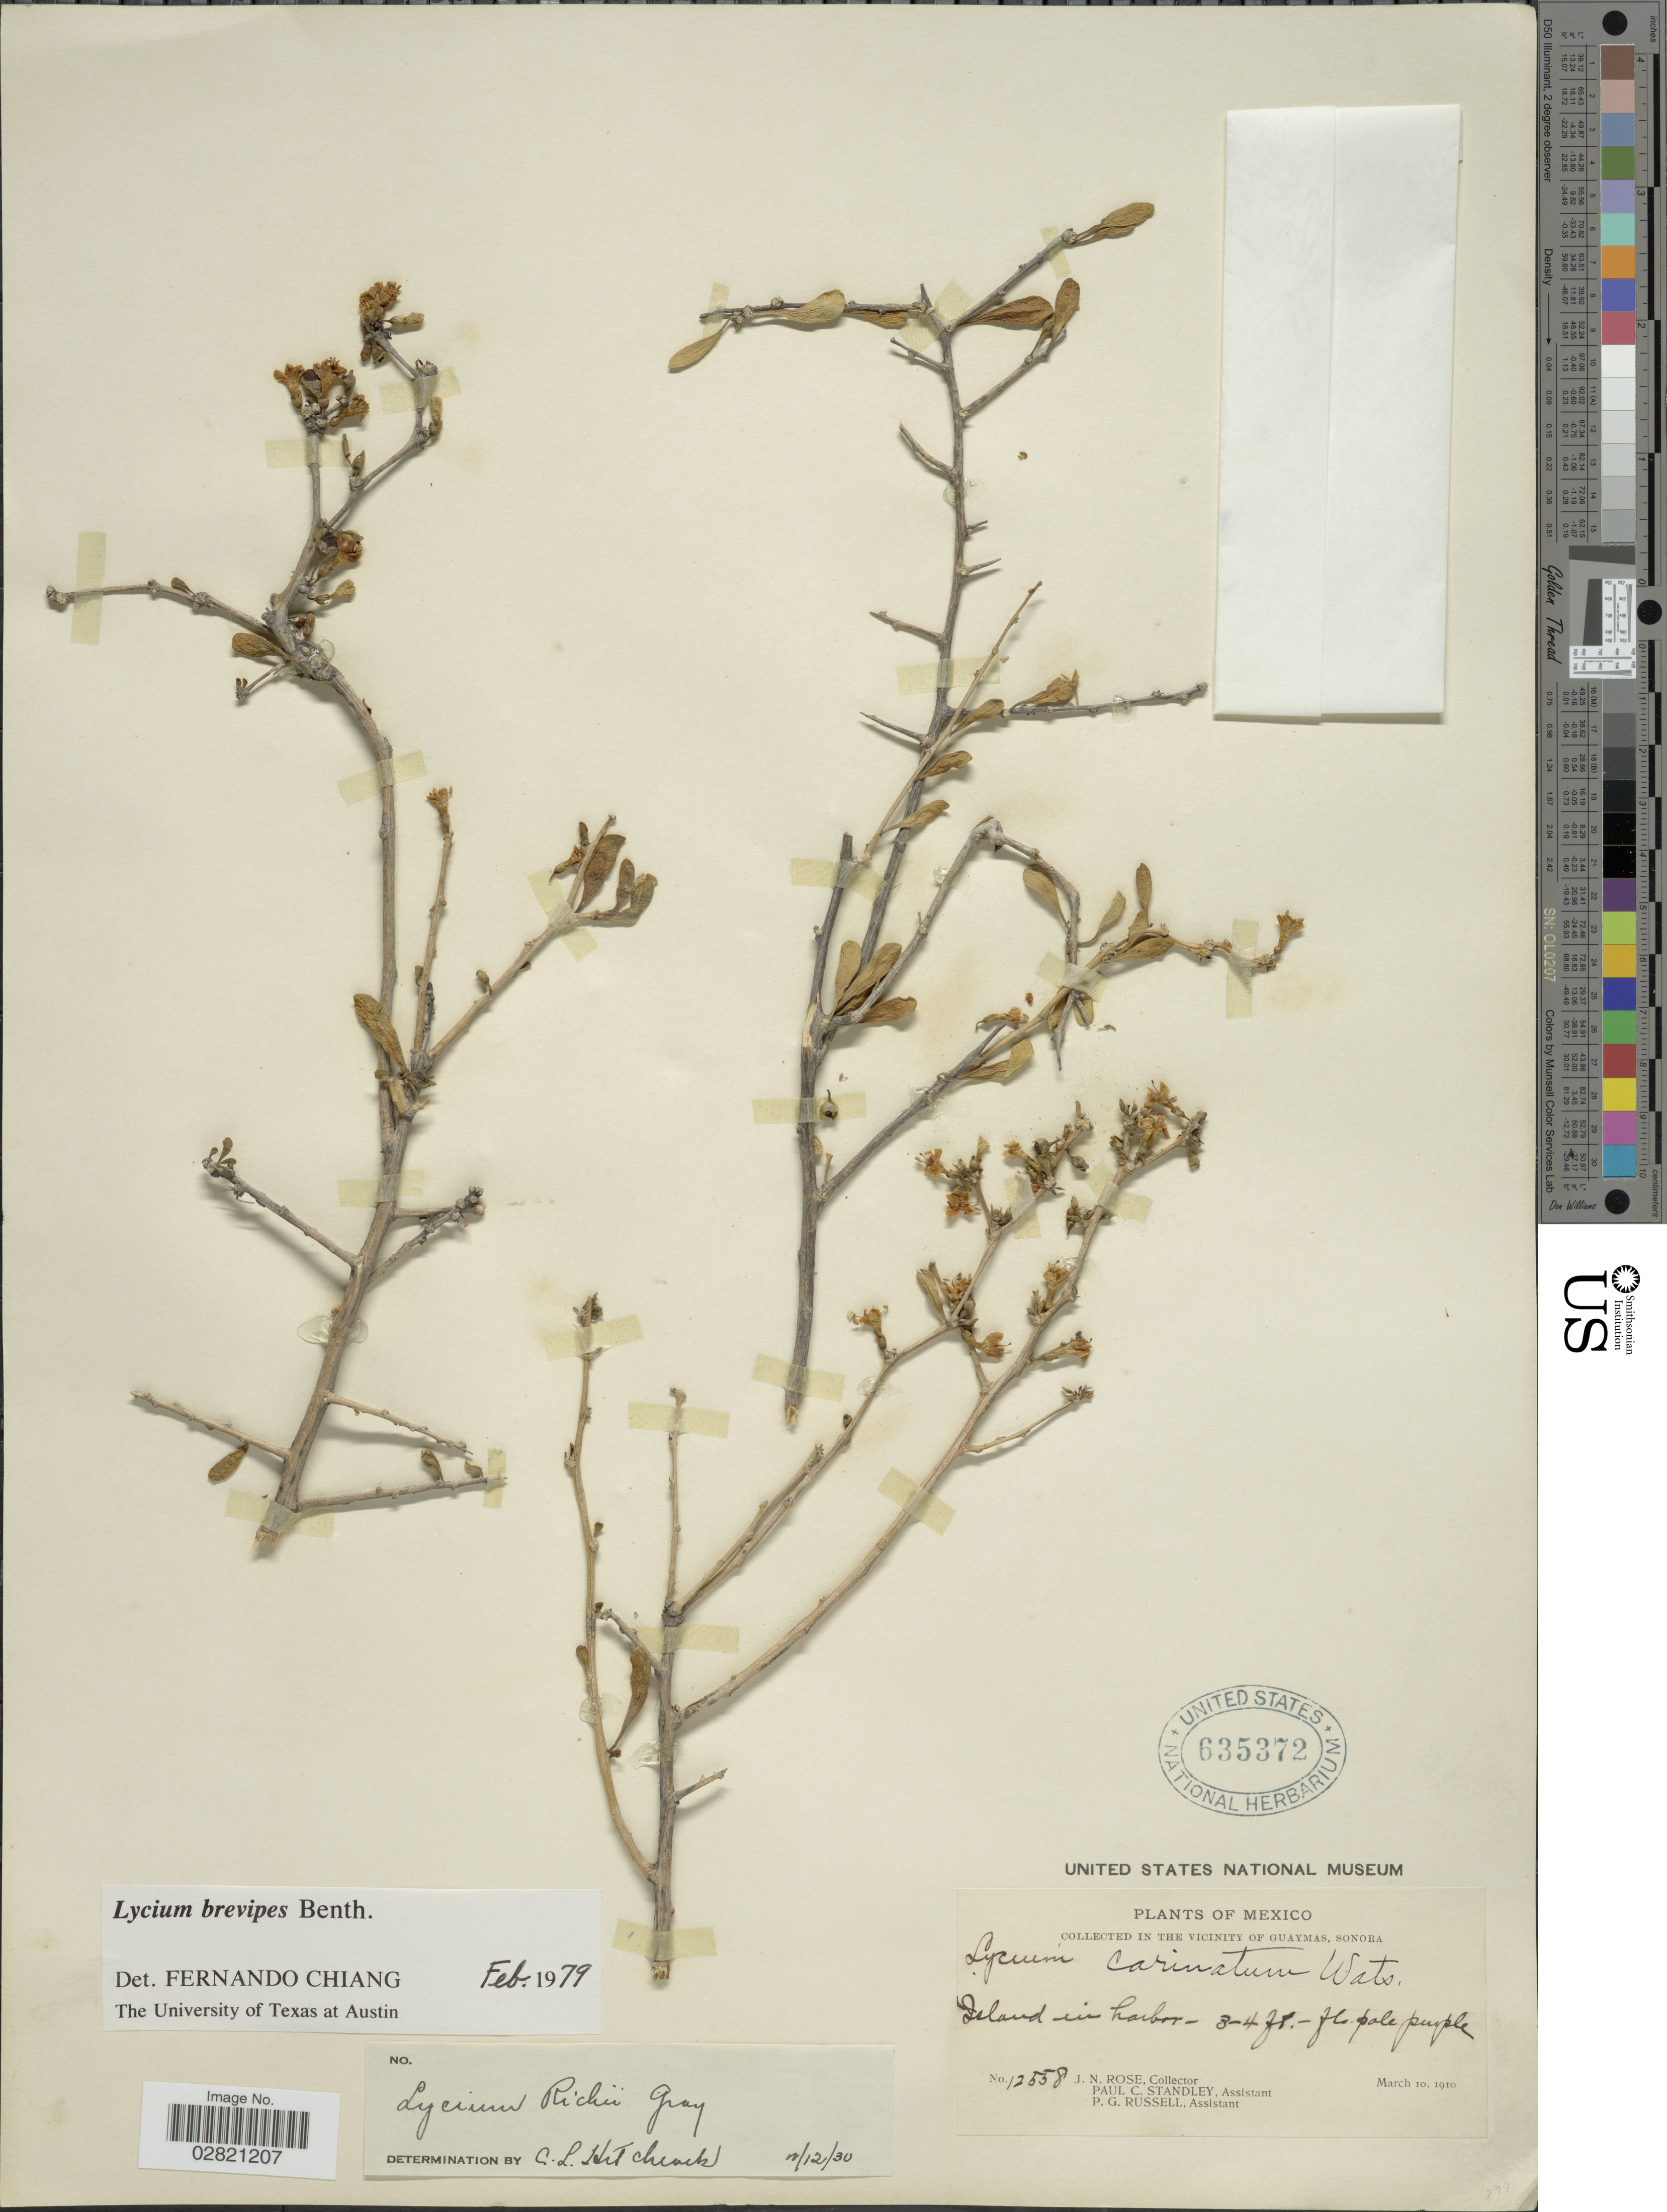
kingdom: Plantae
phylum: Tracheophyta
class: Magnoliopsida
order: Solanales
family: Solanaceae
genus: Lycium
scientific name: Lycium brevipes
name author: Benth.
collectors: J. N. Rose, P. C. Standley & P. G. Russell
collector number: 12558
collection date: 1910-03-10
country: Mexico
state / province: Sonora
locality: Vicinity of Guaymas.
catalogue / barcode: US 635372